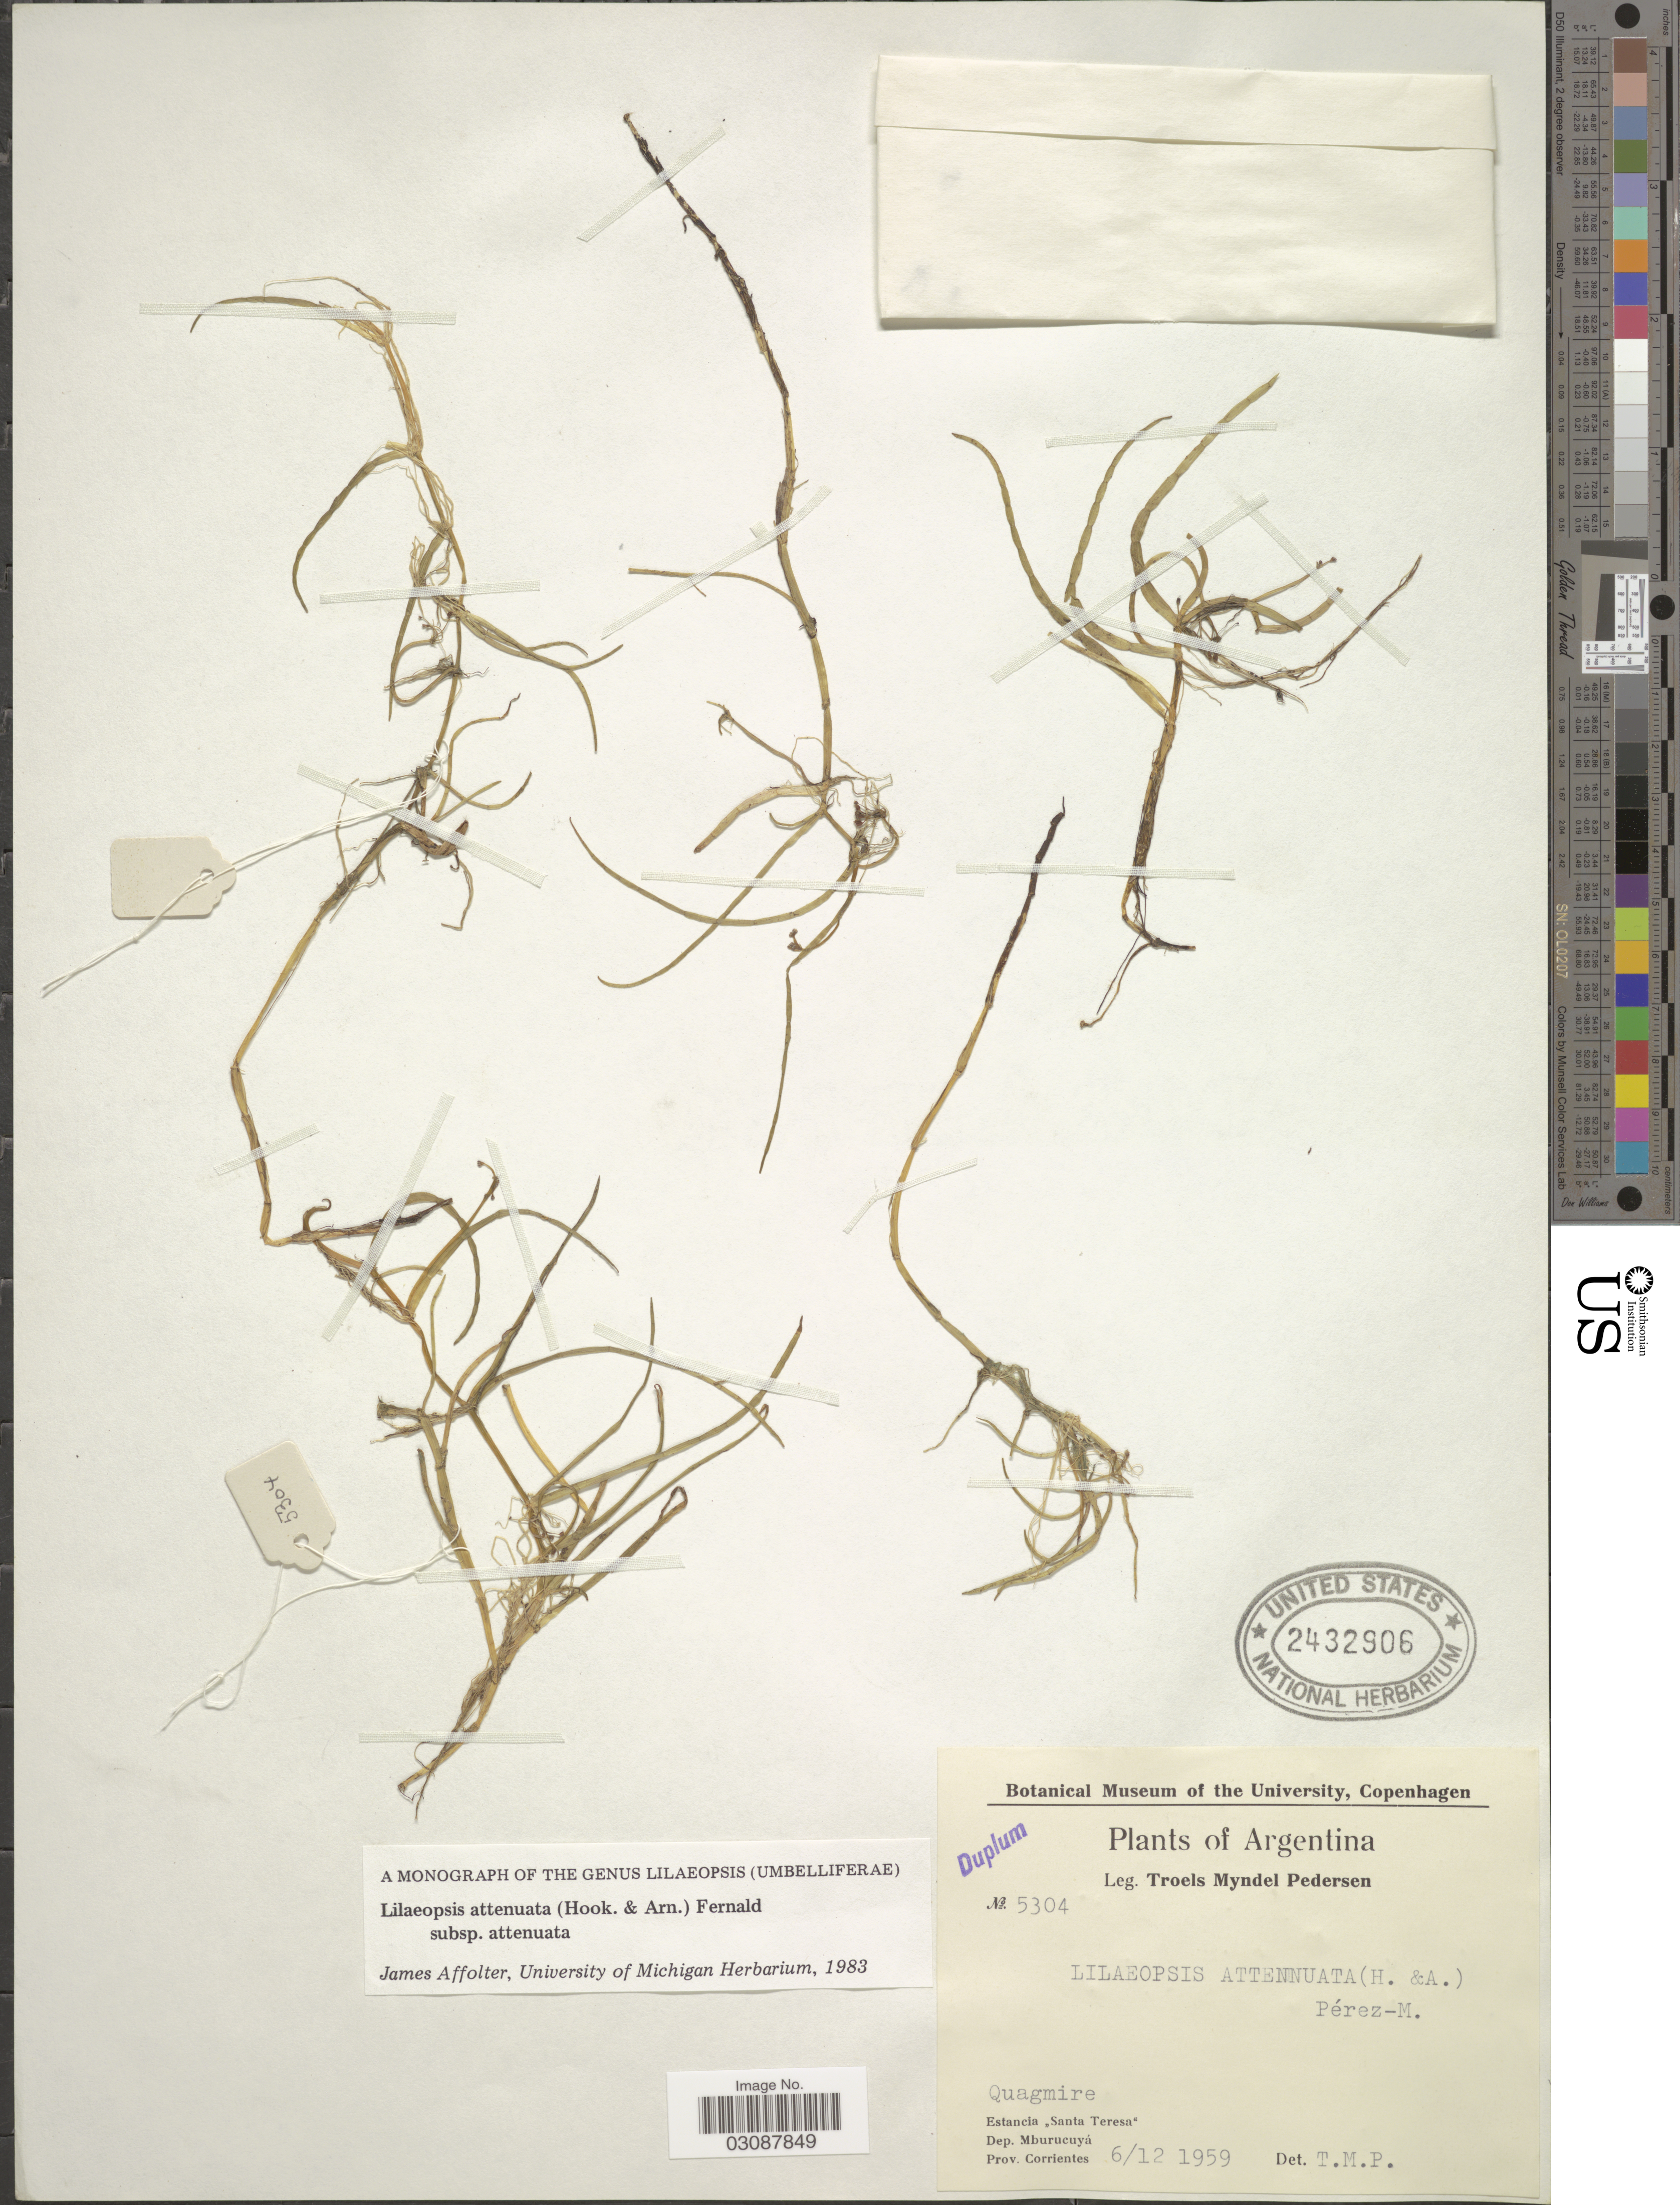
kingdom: Plantae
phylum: Tracheophyta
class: Magnoliopsida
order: Apiales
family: Apiaceae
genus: Lilaeopsis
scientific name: Lilaeopsis attenuata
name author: (Hook. & Arn.) Fernald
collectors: T. Pederson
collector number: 5304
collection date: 1959-12-06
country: Argentina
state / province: Corrientes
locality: Estancia "Santa Teresa", Dep. Mburucuyá.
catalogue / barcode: US 2432906